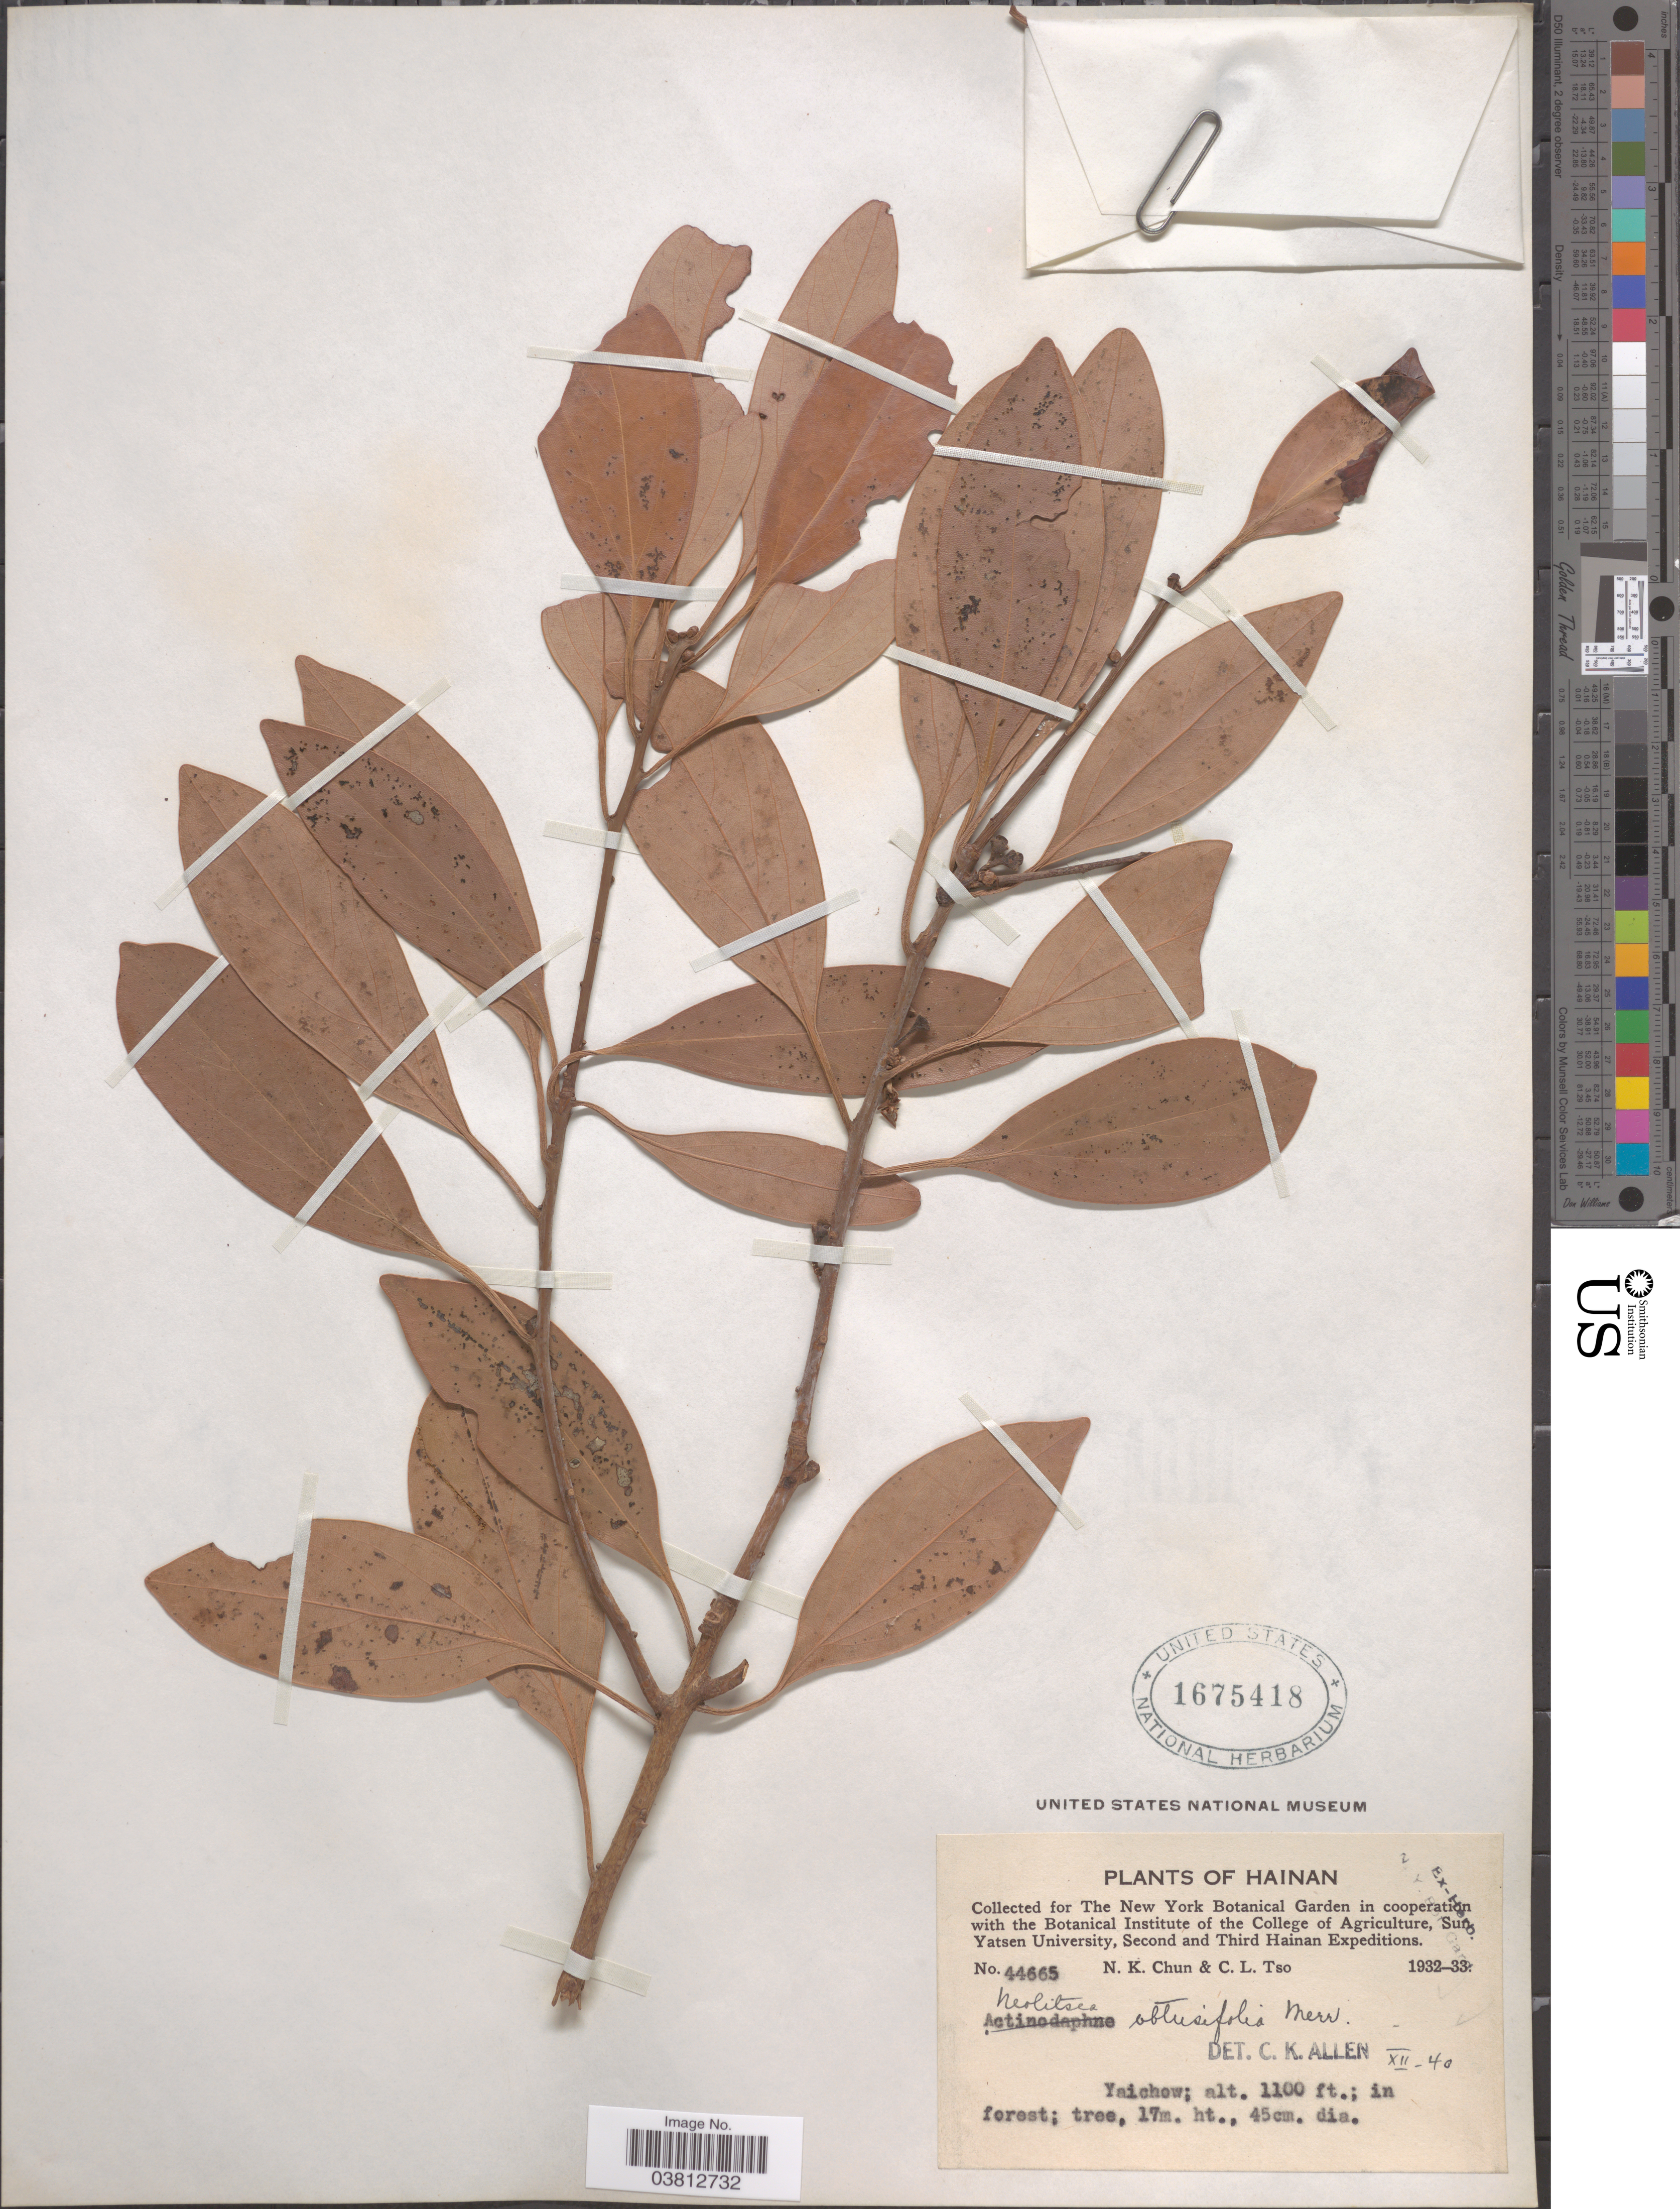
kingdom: Plantae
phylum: Tracheophyta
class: Magnoliopsida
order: Laurales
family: Lauraceae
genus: Neolitsea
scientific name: Neolitsea obtusifolia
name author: Merr.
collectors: N. K. Chun & C. Tso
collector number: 44665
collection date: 1932/1933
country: China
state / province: Hainan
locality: Yaichow.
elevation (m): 335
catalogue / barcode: US 1675418